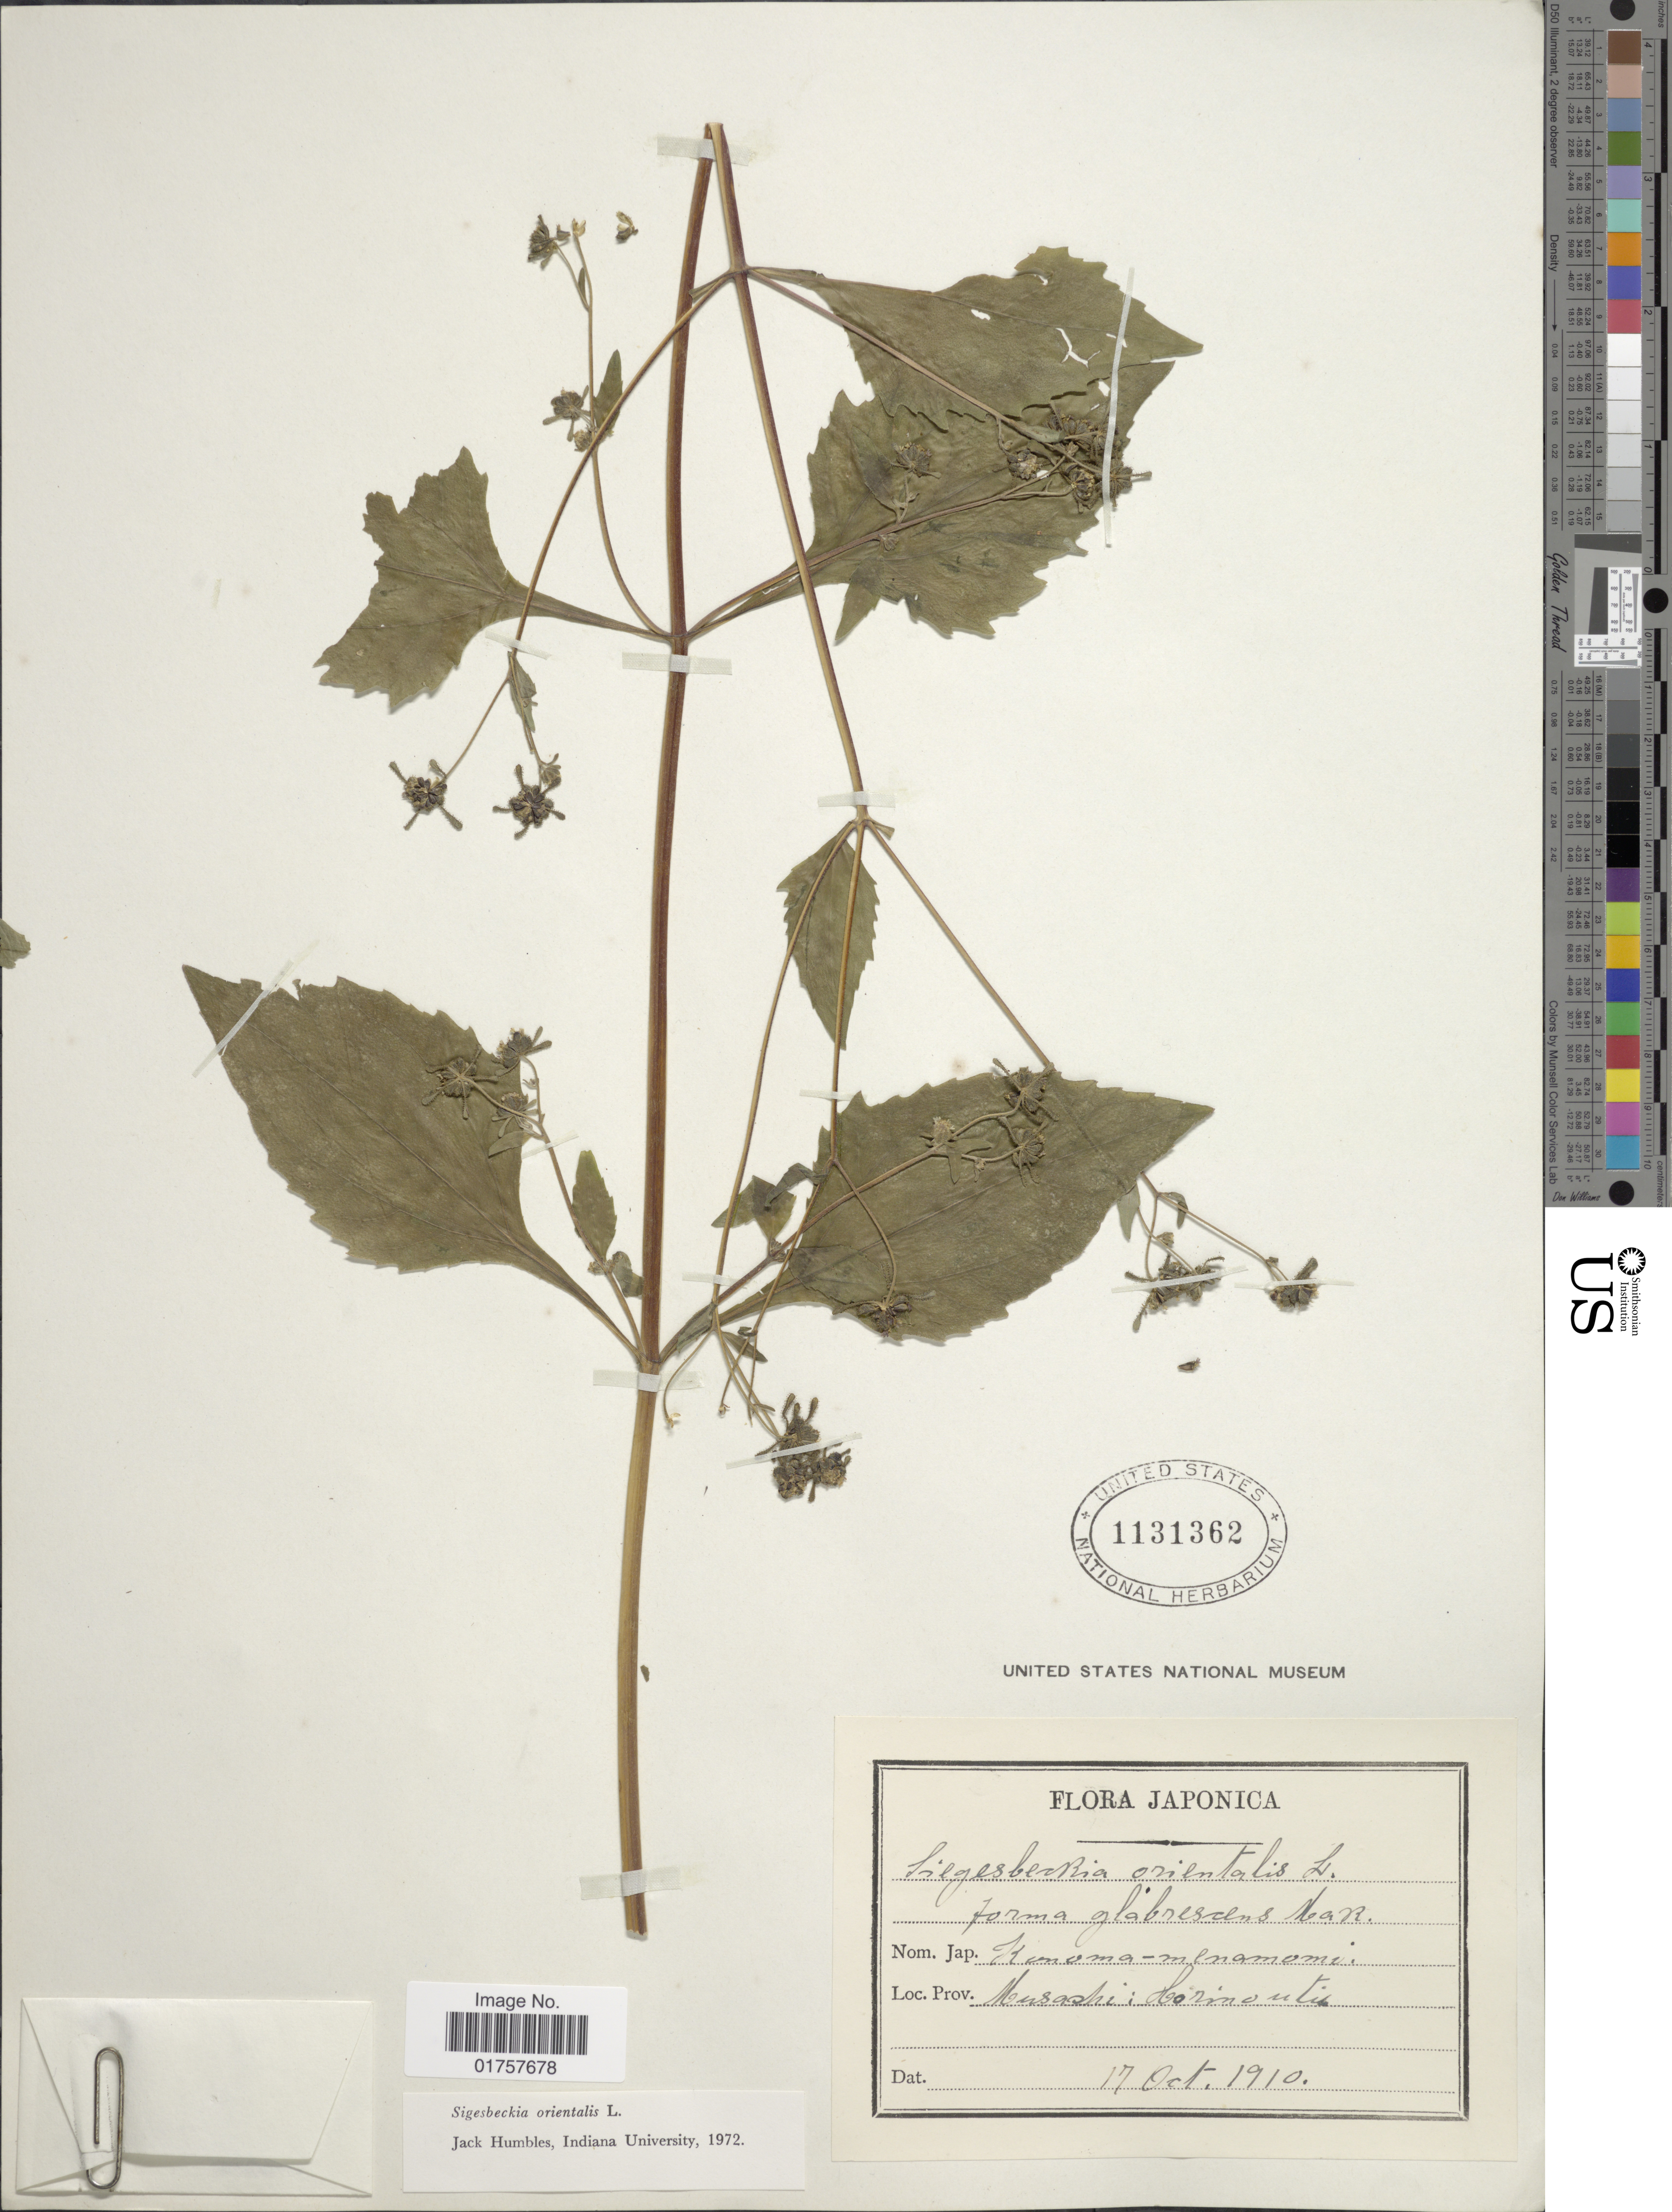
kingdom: Plantae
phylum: Tracheophyta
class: Magnoliopsida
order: Asterales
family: Asteraceae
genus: Sigesbeckia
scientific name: Sigesbeckia orientalis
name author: L.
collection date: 1910-10-17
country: Japan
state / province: Kanagawa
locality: Musashi: Horinouti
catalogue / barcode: US 1131362